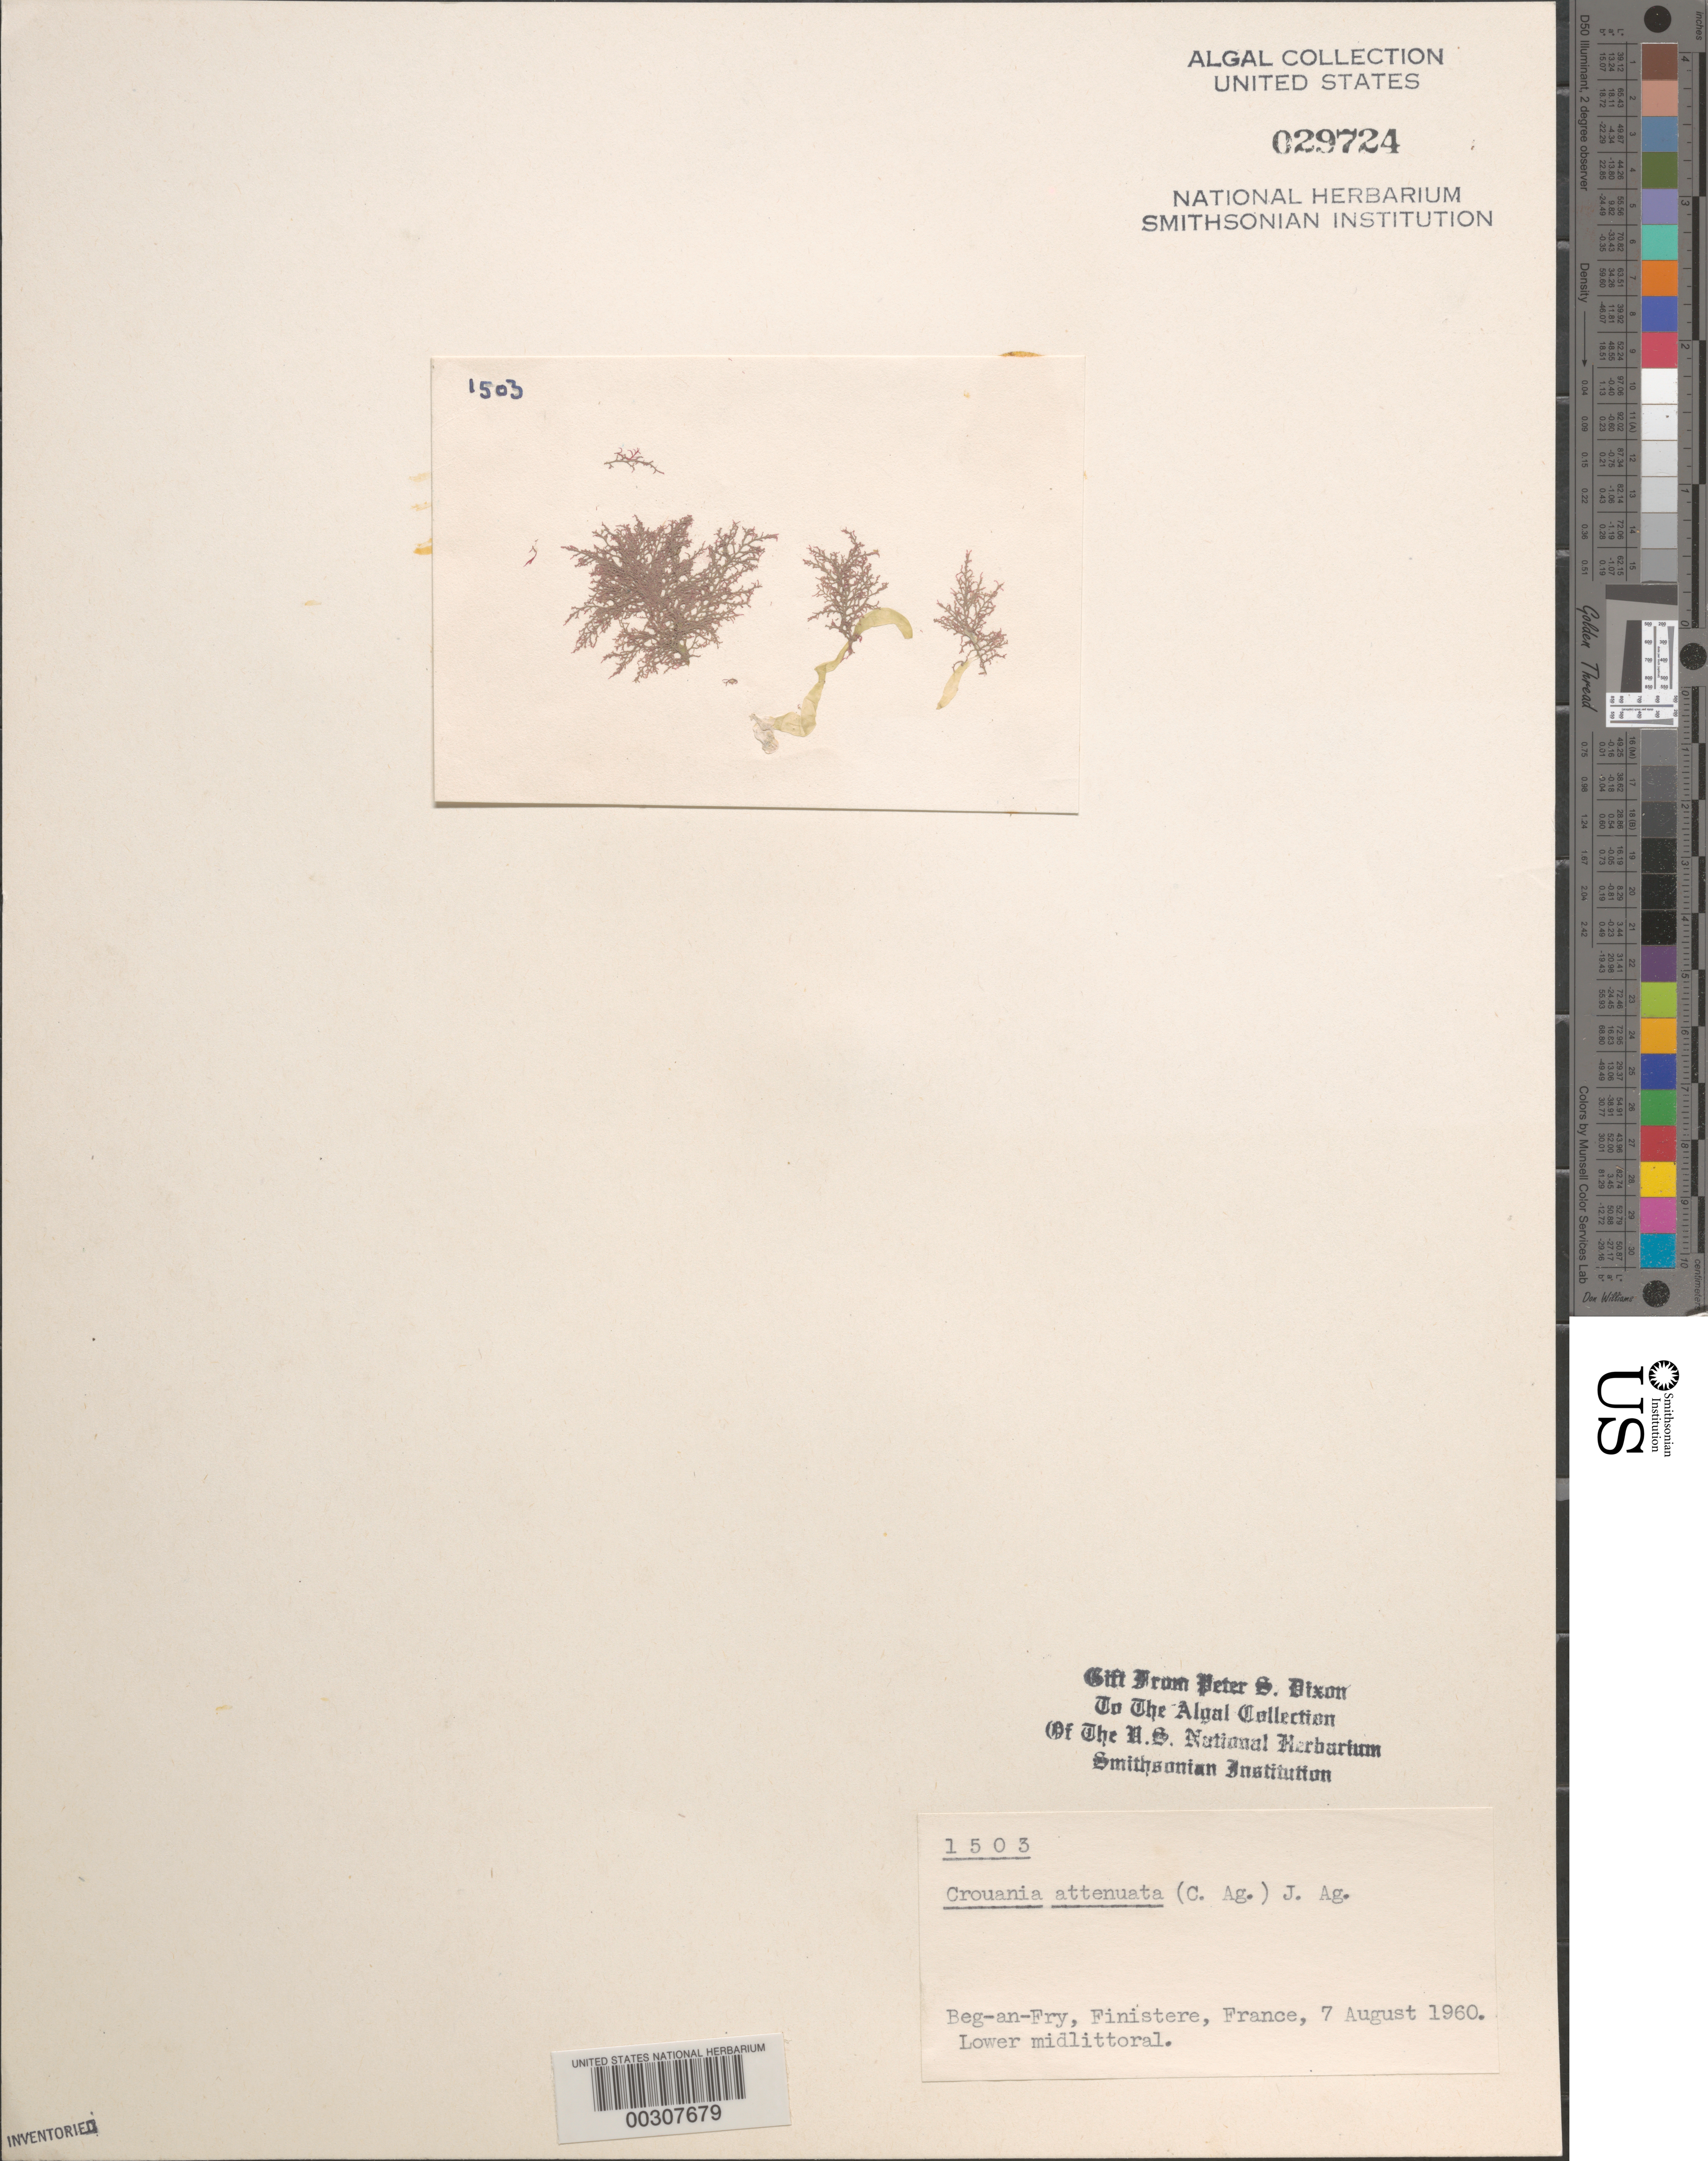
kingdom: Plantae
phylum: Rhodophyta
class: Florideophyceae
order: Ceramiales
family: Callithamniaceae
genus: Crouania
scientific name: Crouania attenuata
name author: (C. Agardh) J. Agardh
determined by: Dixon, P. S.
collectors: P. S. Dixon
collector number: PSD 1503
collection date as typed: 07 Aug 1960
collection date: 1960-08-07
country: France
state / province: Bretagne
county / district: Finistère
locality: Beg-an-Fry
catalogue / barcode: US 29724